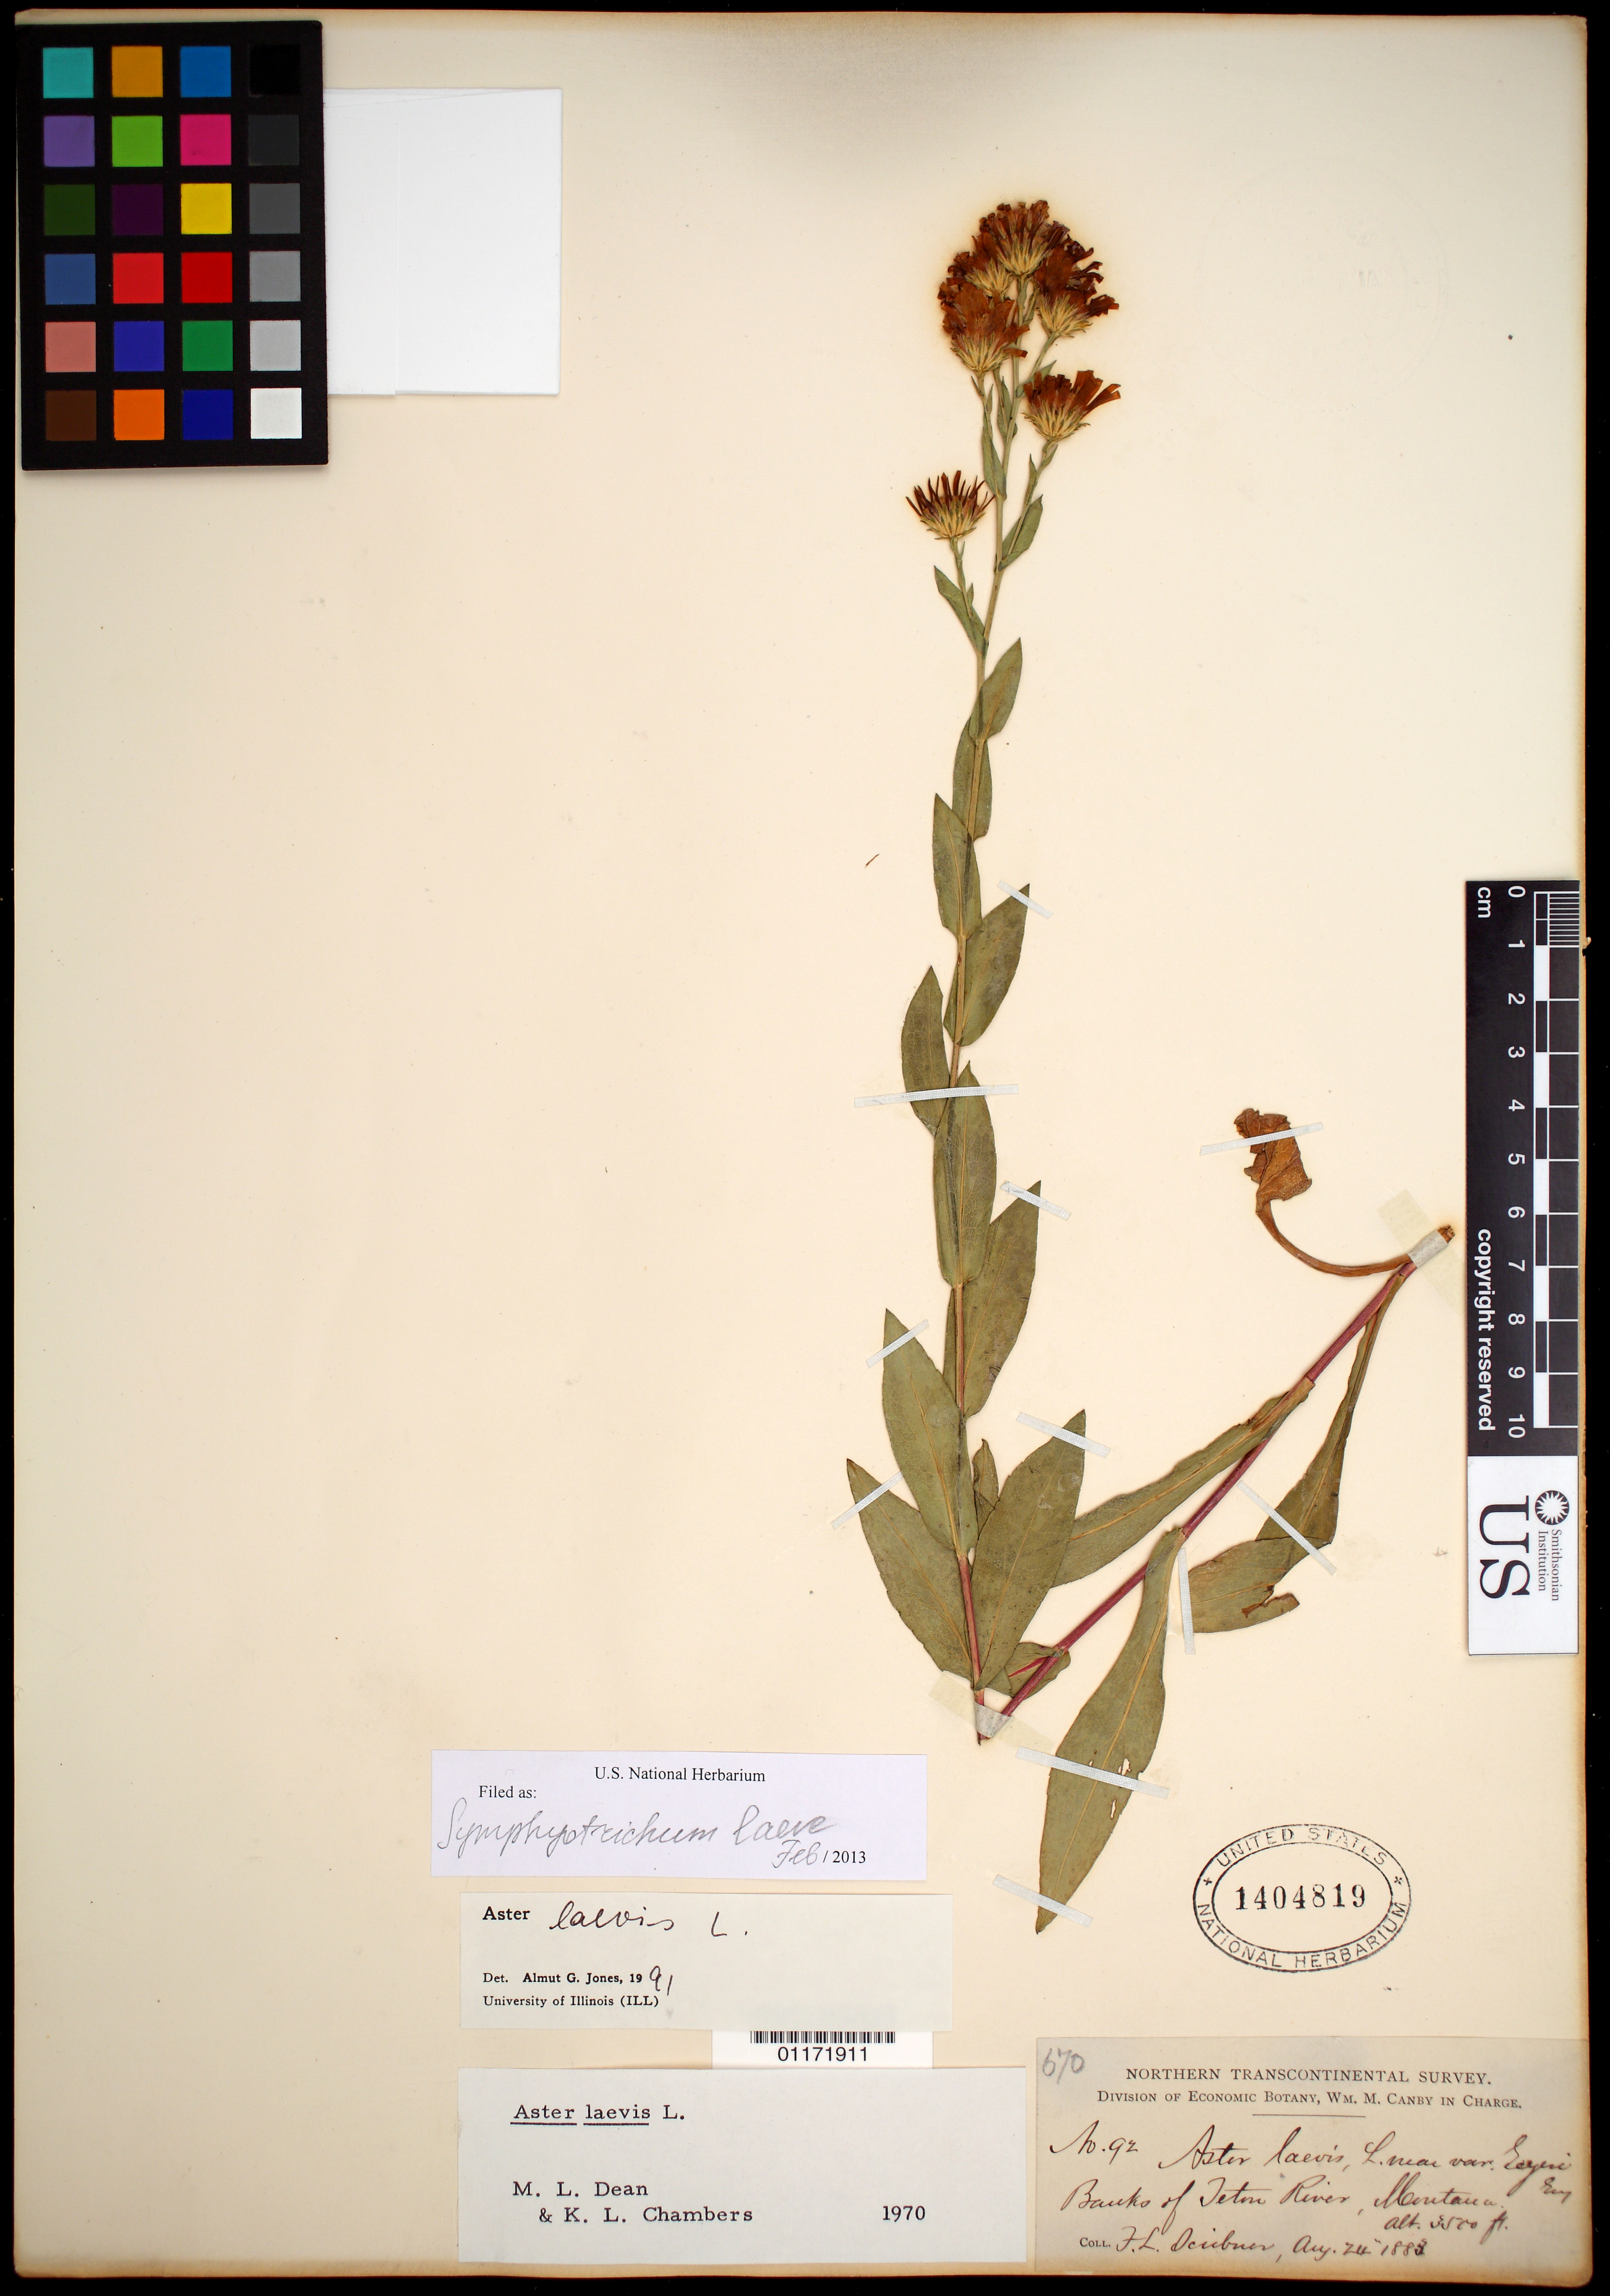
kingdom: Plantae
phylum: Tracheophyta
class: Magnoliopsida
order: Asterales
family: Asteraceae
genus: Symphyotrichum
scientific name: Symphyotrichum laeve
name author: (L.) Á. Löve & D. Löve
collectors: F. L. Scribner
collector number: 92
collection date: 1883-08-20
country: United States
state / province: Montana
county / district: Teton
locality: Banks of Teton River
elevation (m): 1067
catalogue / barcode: US 1404819